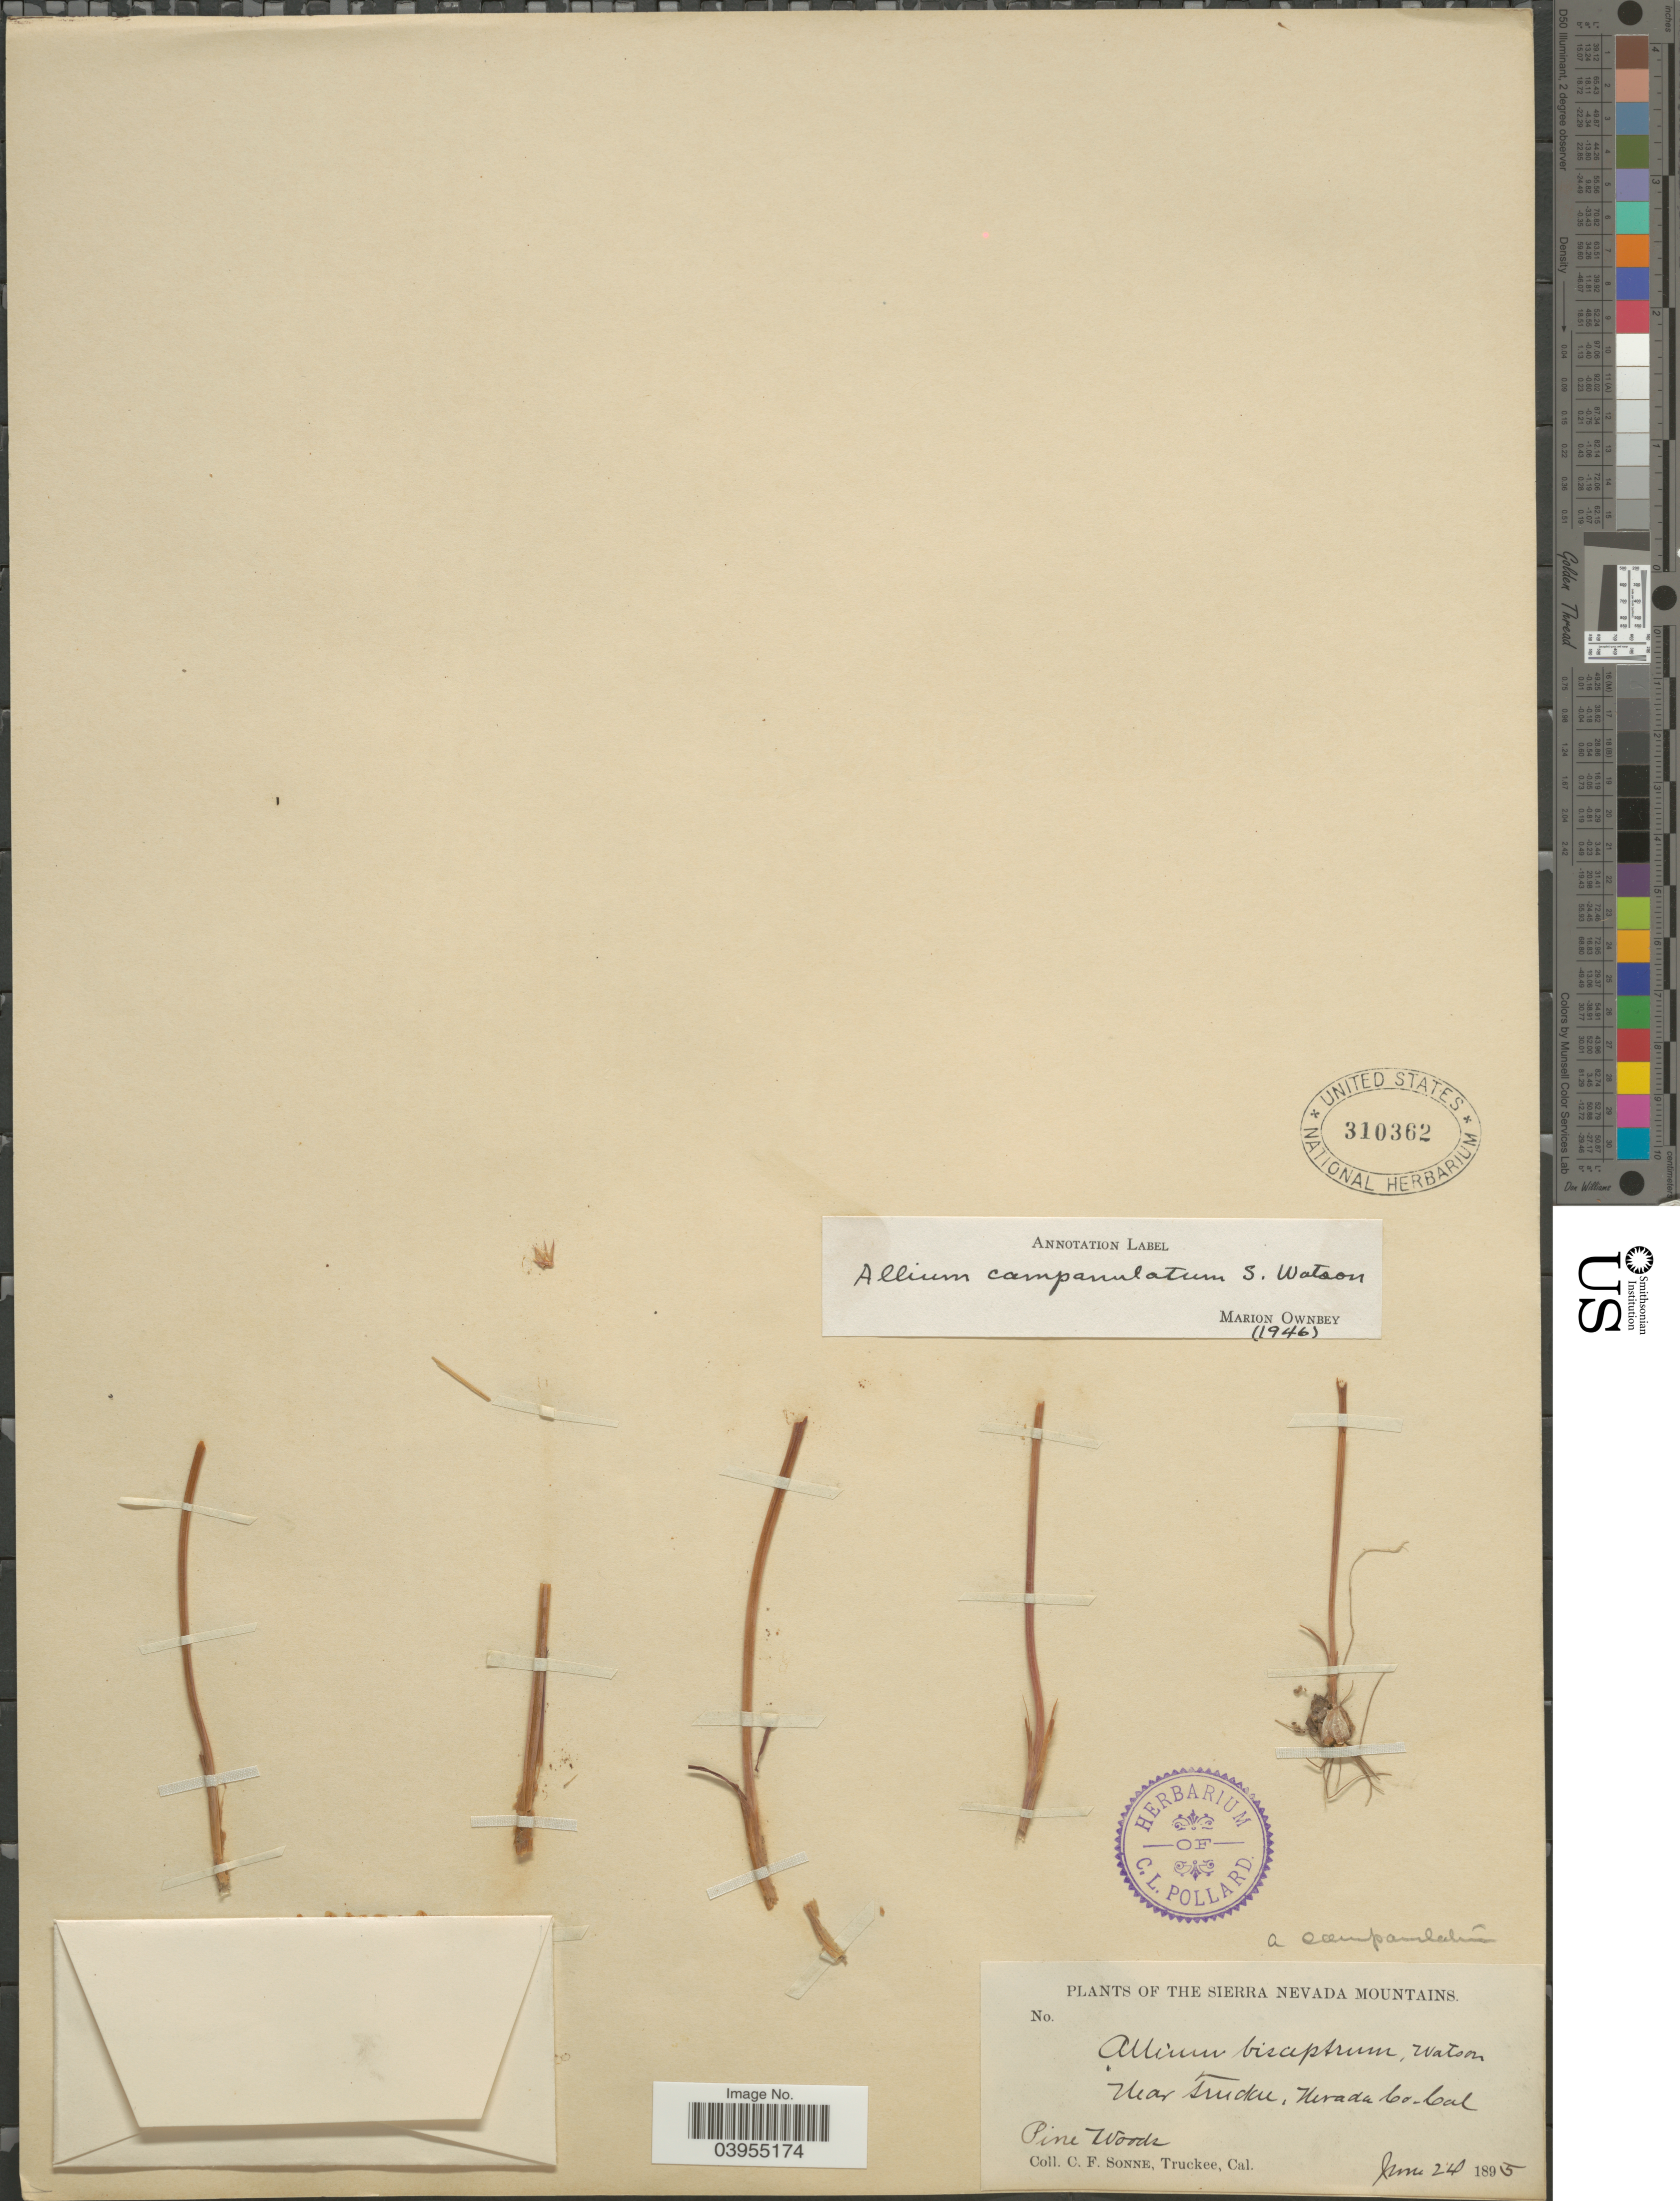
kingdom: Plantae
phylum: Tracheophyta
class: Liliopsida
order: Asparagales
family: Amaryllidaceae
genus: Allium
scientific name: Allium campanulatum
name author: S. Watson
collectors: C. Sonne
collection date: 1895-06-24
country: United States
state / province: California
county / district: Nevada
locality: The Sierra Nevada Mountains. Near Truckee, Nevada Co-Cal.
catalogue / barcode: US 310362